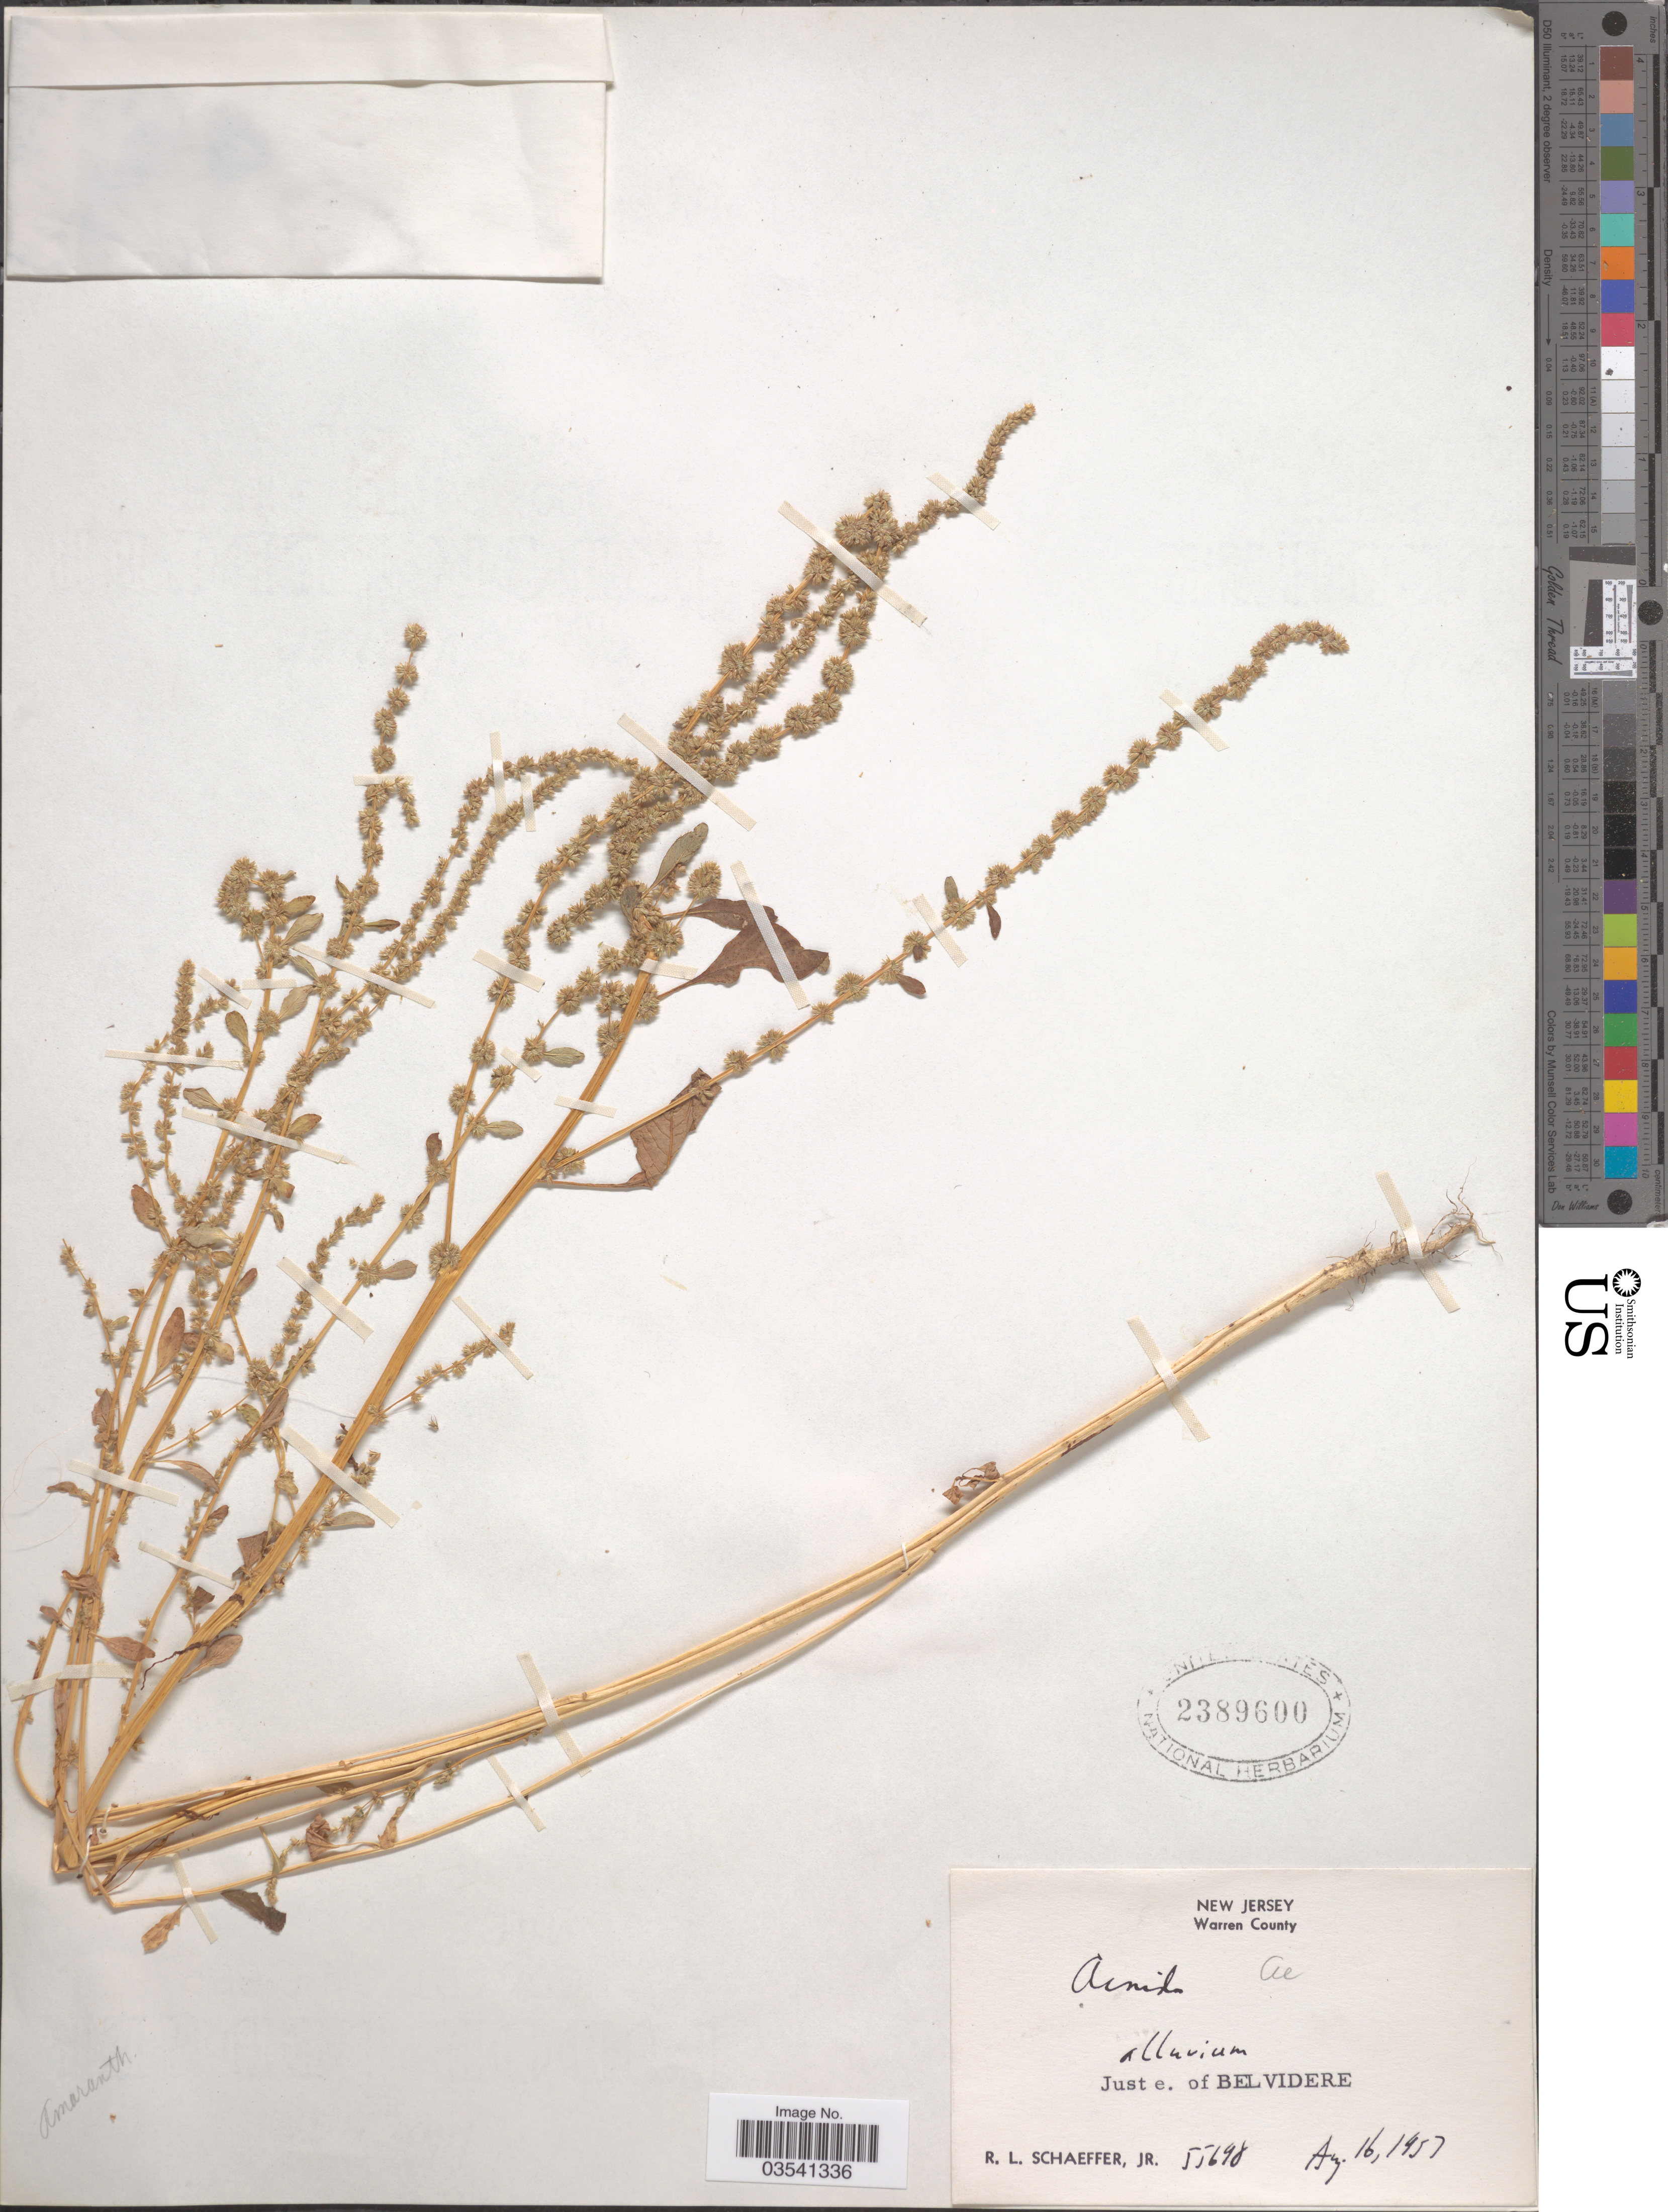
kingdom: Plantae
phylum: Tracheophyta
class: Magnoliopsida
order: Caryophyllales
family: Amaranthaceae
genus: Amaranthus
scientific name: Amaranthus sp.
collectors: R. L. Schaeffer Jr.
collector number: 55698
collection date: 1957-08-16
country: United States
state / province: New Jersey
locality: Warren County. Just e. of Belvidere.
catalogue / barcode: US 2389600